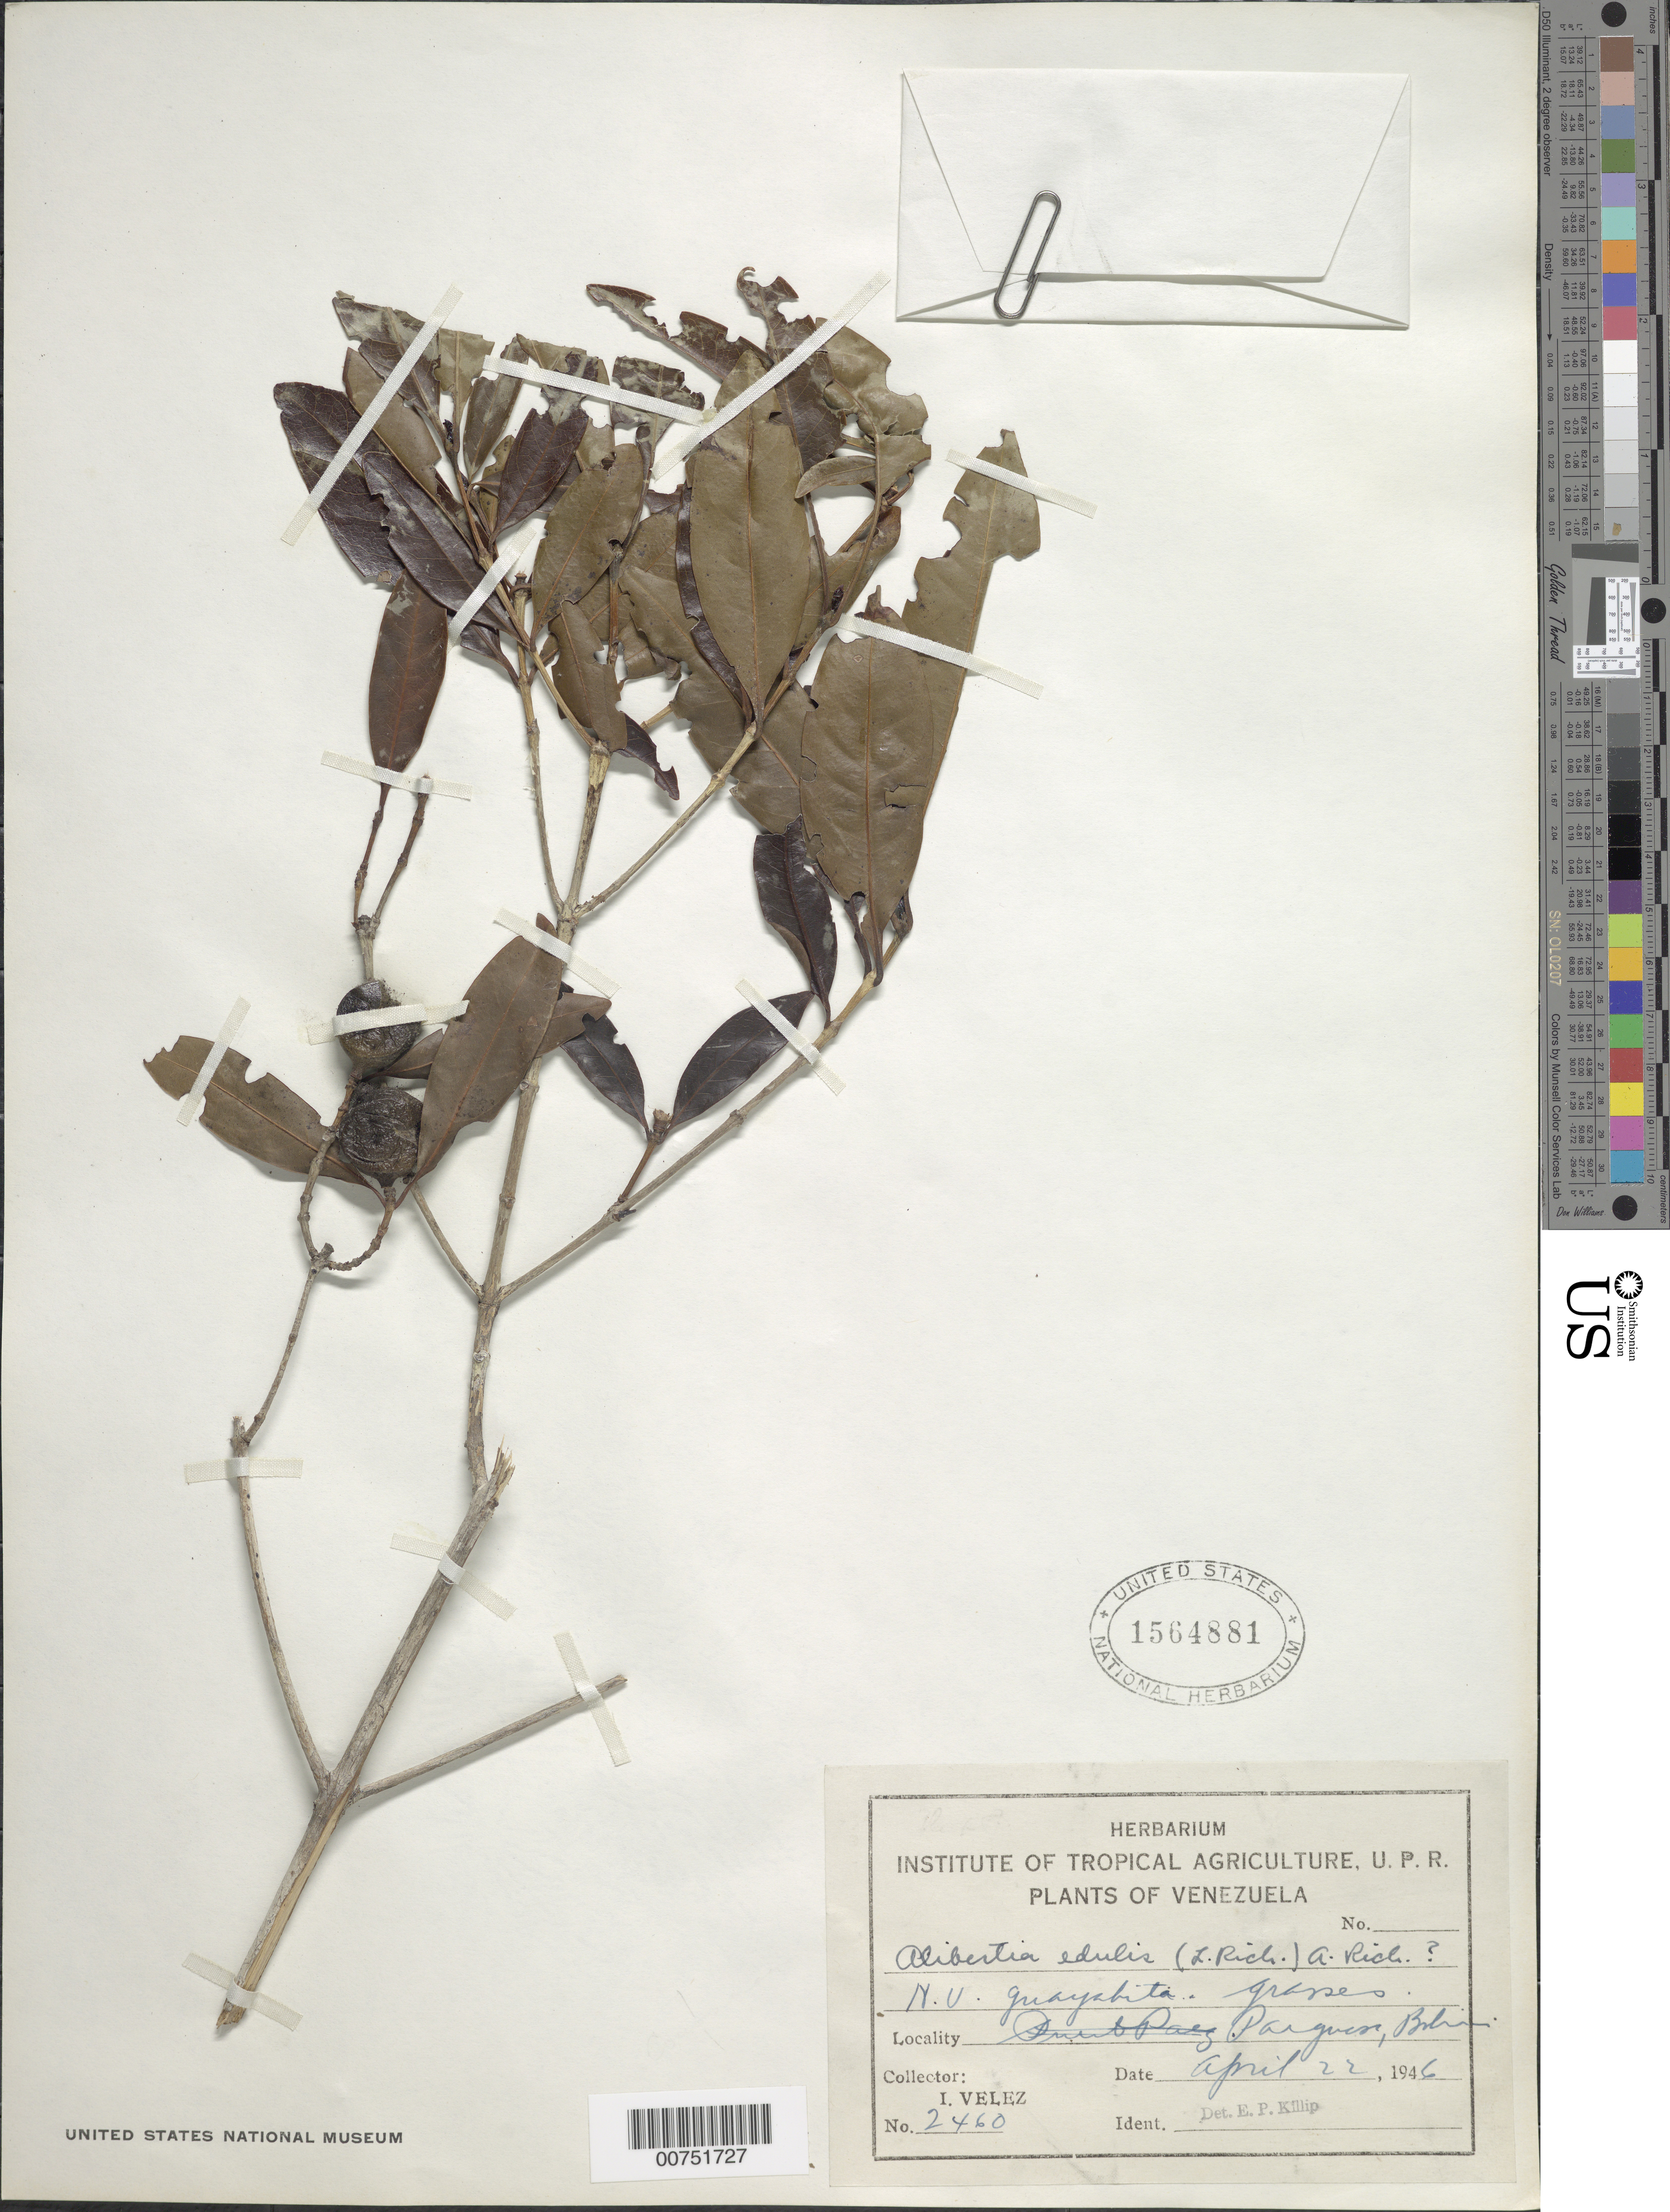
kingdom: Plantae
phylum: Tracheophyta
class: Magnoliopsida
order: Gentianales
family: Rubiaceae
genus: Alibertia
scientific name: Alibertia edulis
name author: (Rich.) A. Rich. ex DC.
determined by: Killip, Ellsworth P.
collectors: I. Velez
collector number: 2460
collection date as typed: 22-Apr-46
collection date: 1946-04-22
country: Venezuela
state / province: Bolívar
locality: Parguasa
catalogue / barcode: US 1564881